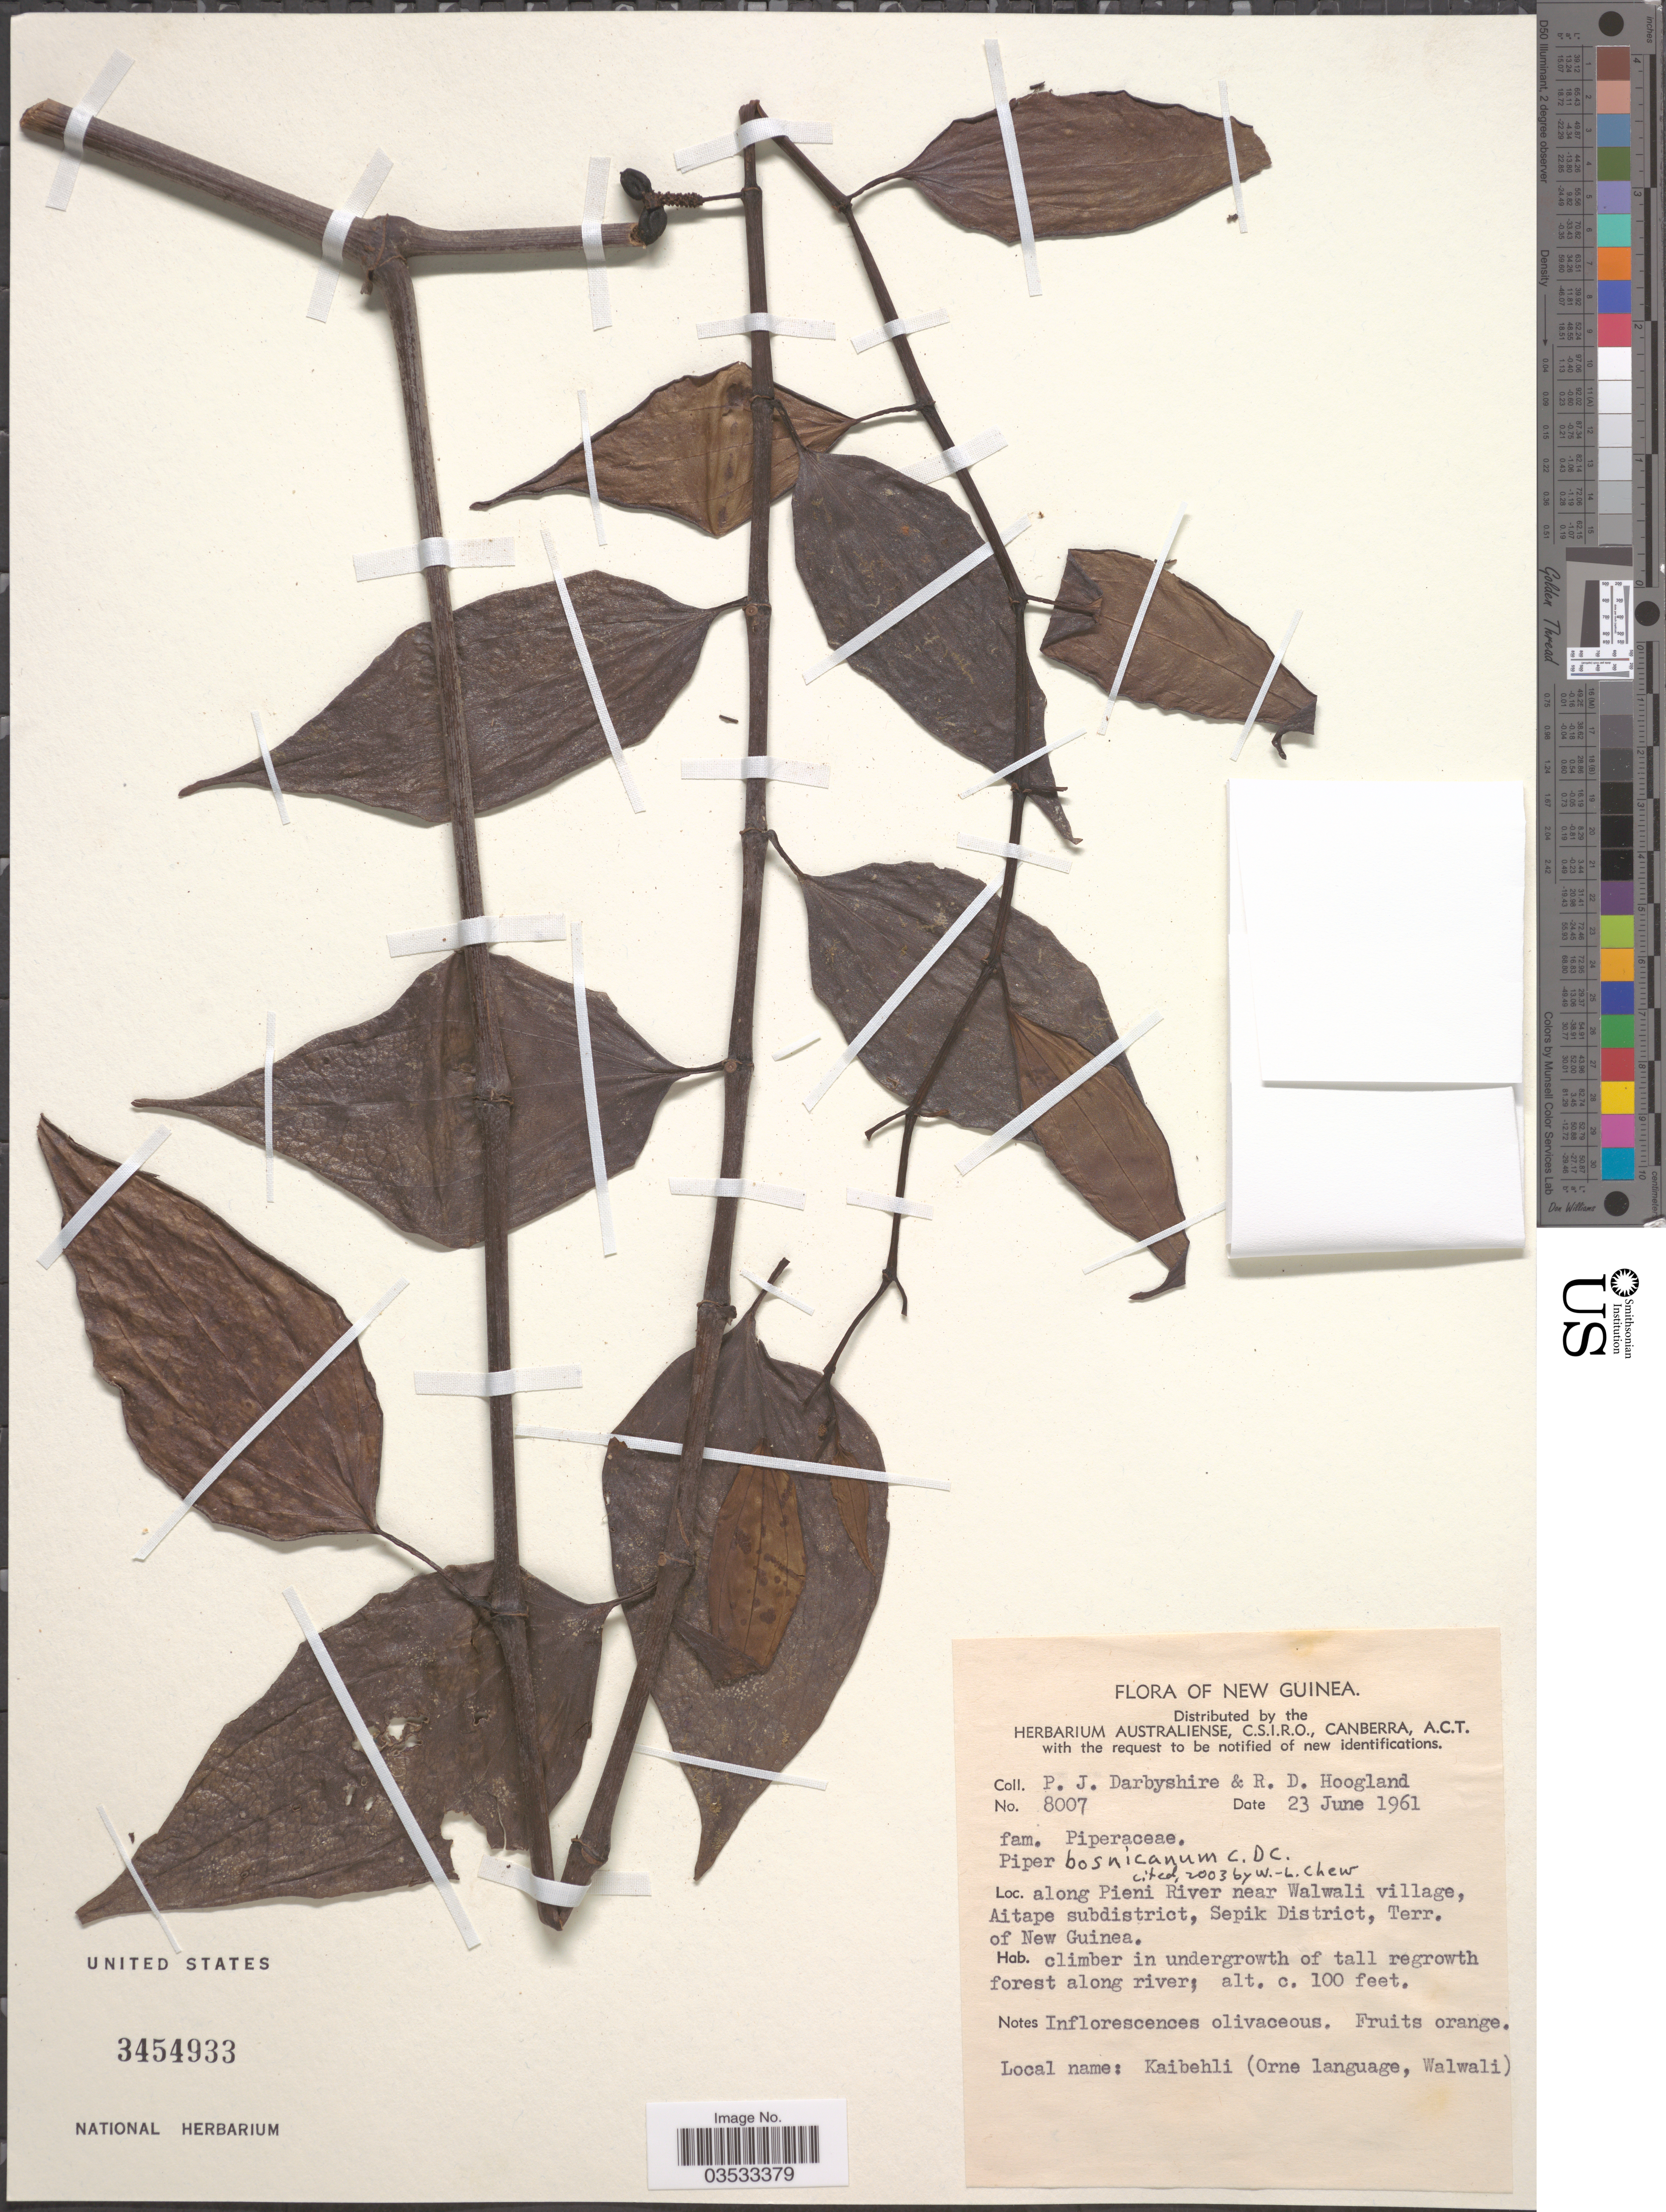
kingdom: Plantae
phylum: Tracheophyta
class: Magnoliopsida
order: Piperales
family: Piperaceae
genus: Piper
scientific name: Piper bosnicanum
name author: C. DC.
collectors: P. Darbyshire & R. D. Hoogland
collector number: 8007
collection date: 1961-06-23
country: Papua New Guinea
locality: New Guinea. Along Pieni River near Walwali village, Aitape subdistrict, Sepik District, Terr. of New Guinea.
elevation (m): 30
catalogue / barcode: US 3454933